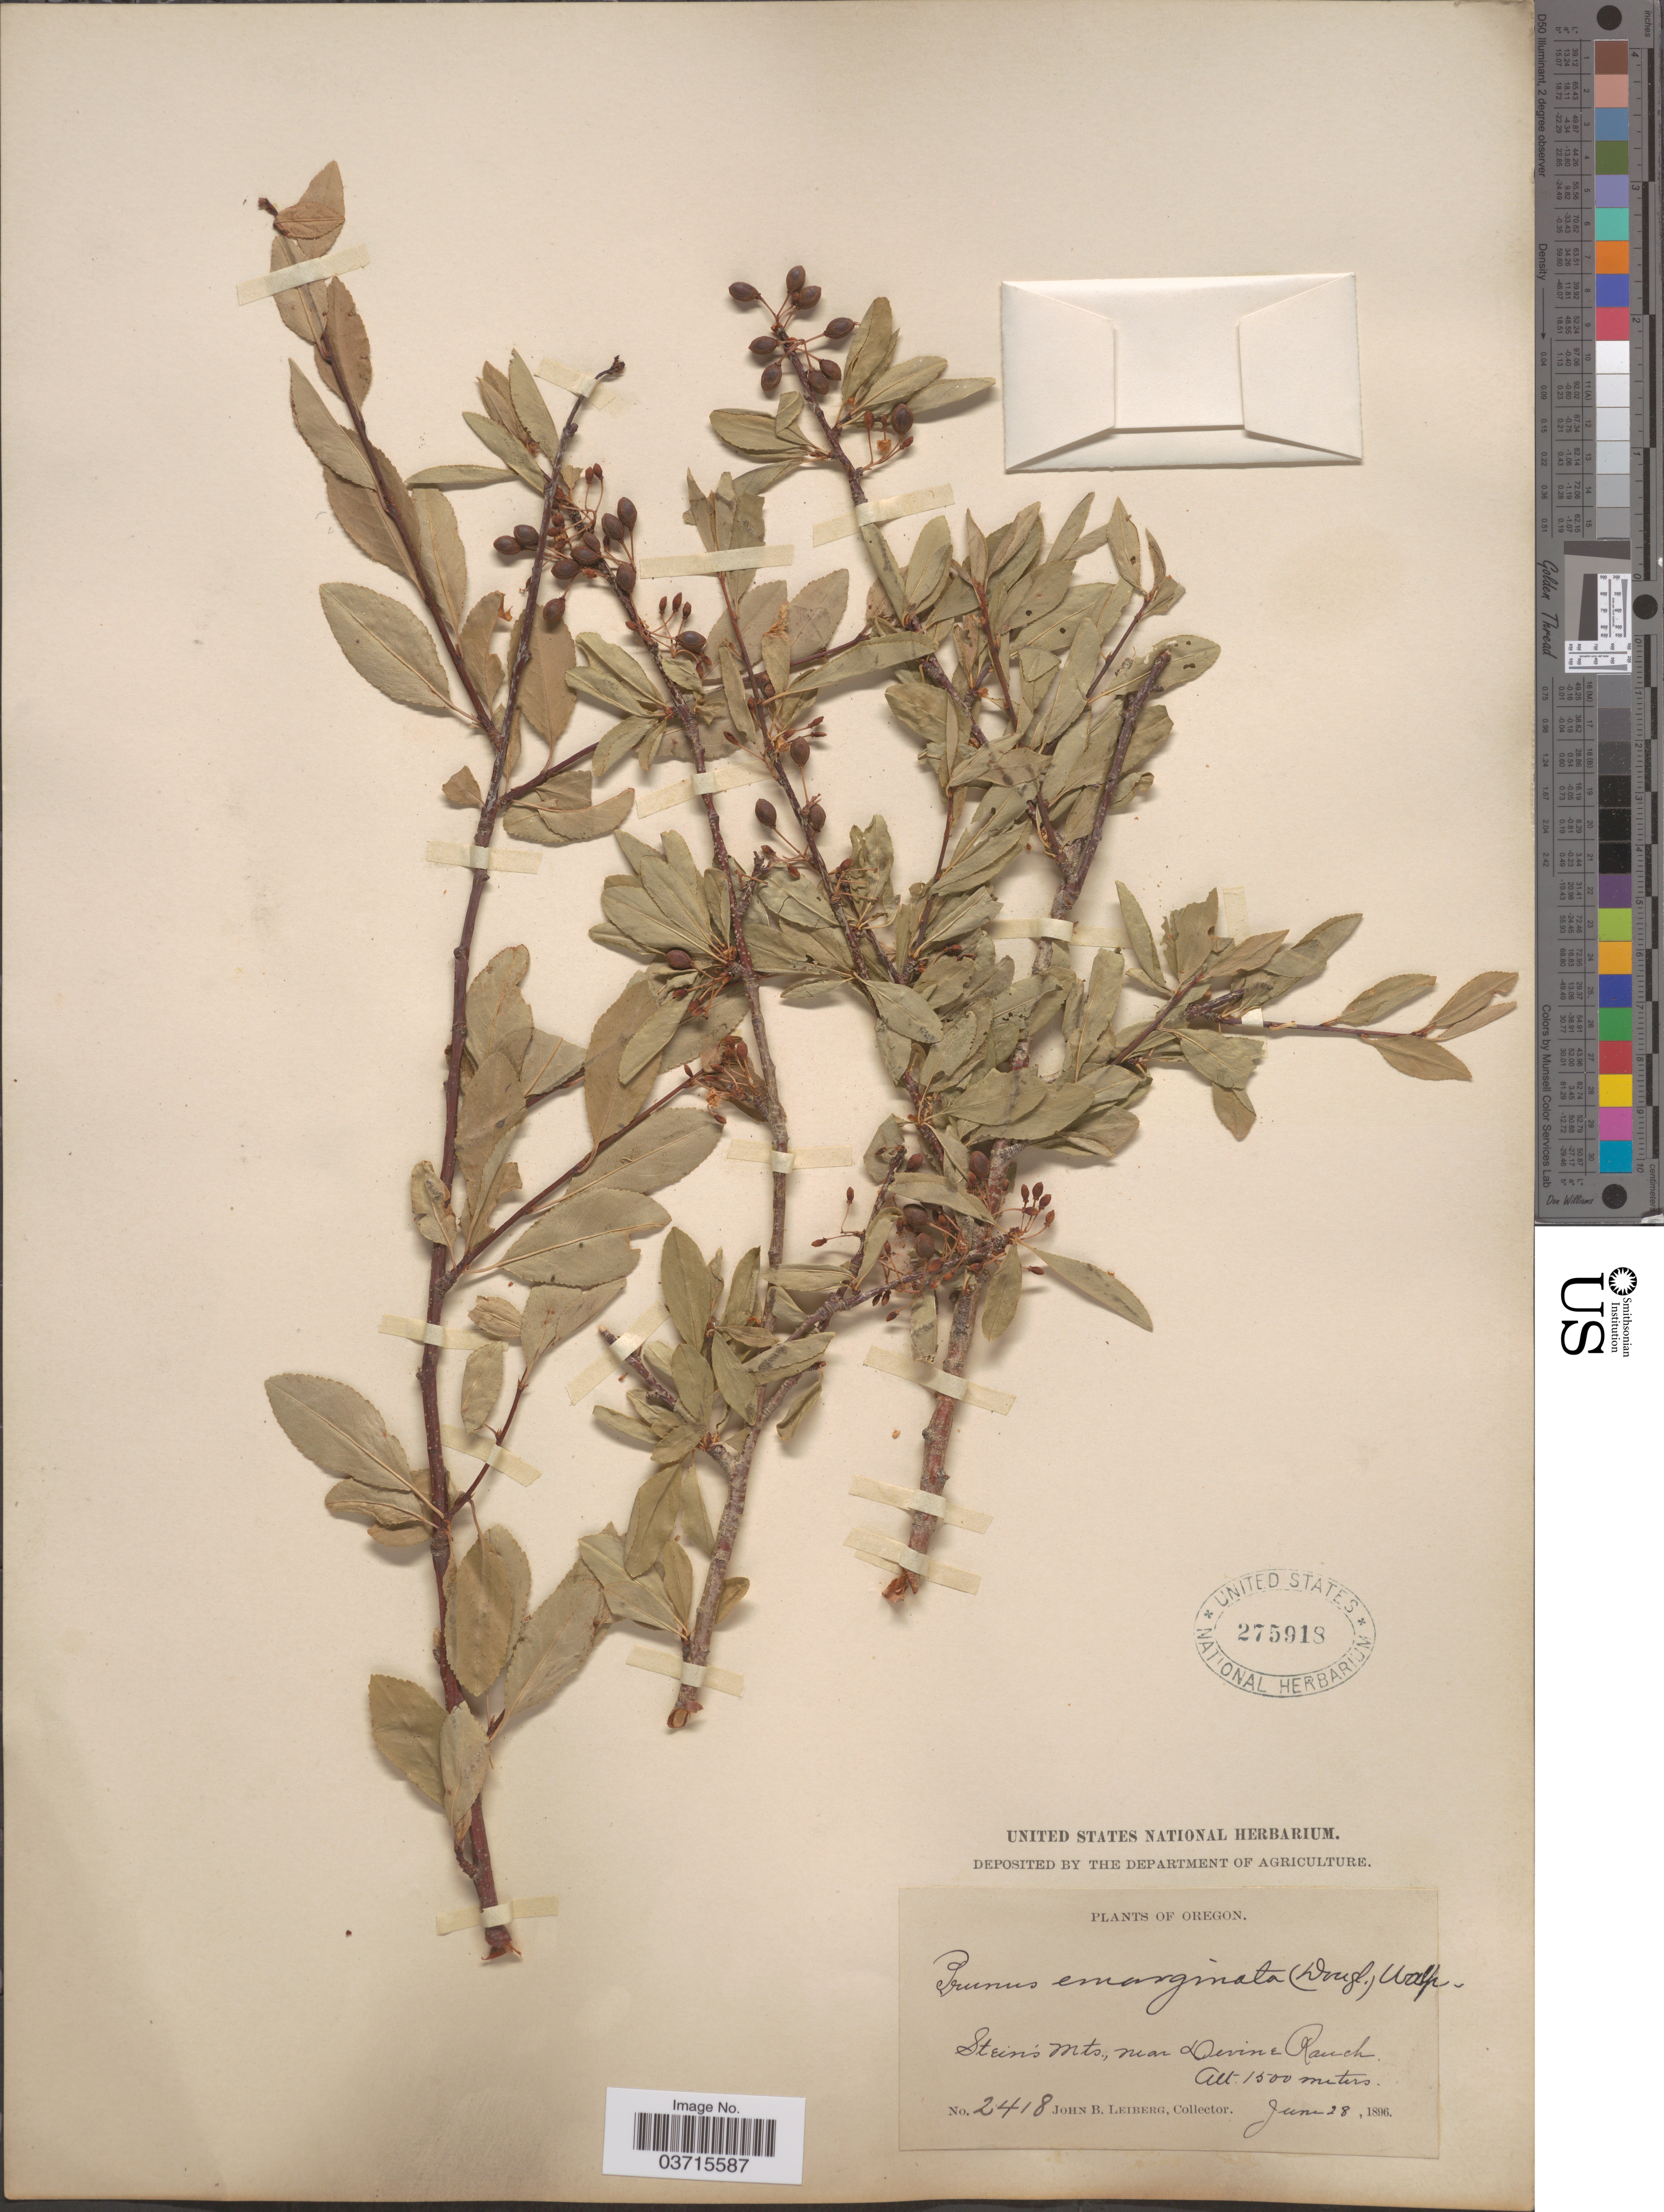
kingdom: Plantae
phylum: Tracheophyta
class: Magnoliopsida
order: Rosales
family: Rosaceae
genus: Prunus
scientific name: Prunus emarginata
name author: (Douglas ex Hook.) Eaton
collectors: J. B. Leiberg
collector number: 2418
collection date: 1896-06-28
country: United States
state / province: Oregon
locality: Stein's Mts., near Devine Ranch.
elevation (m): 1500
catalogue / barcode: US 275918